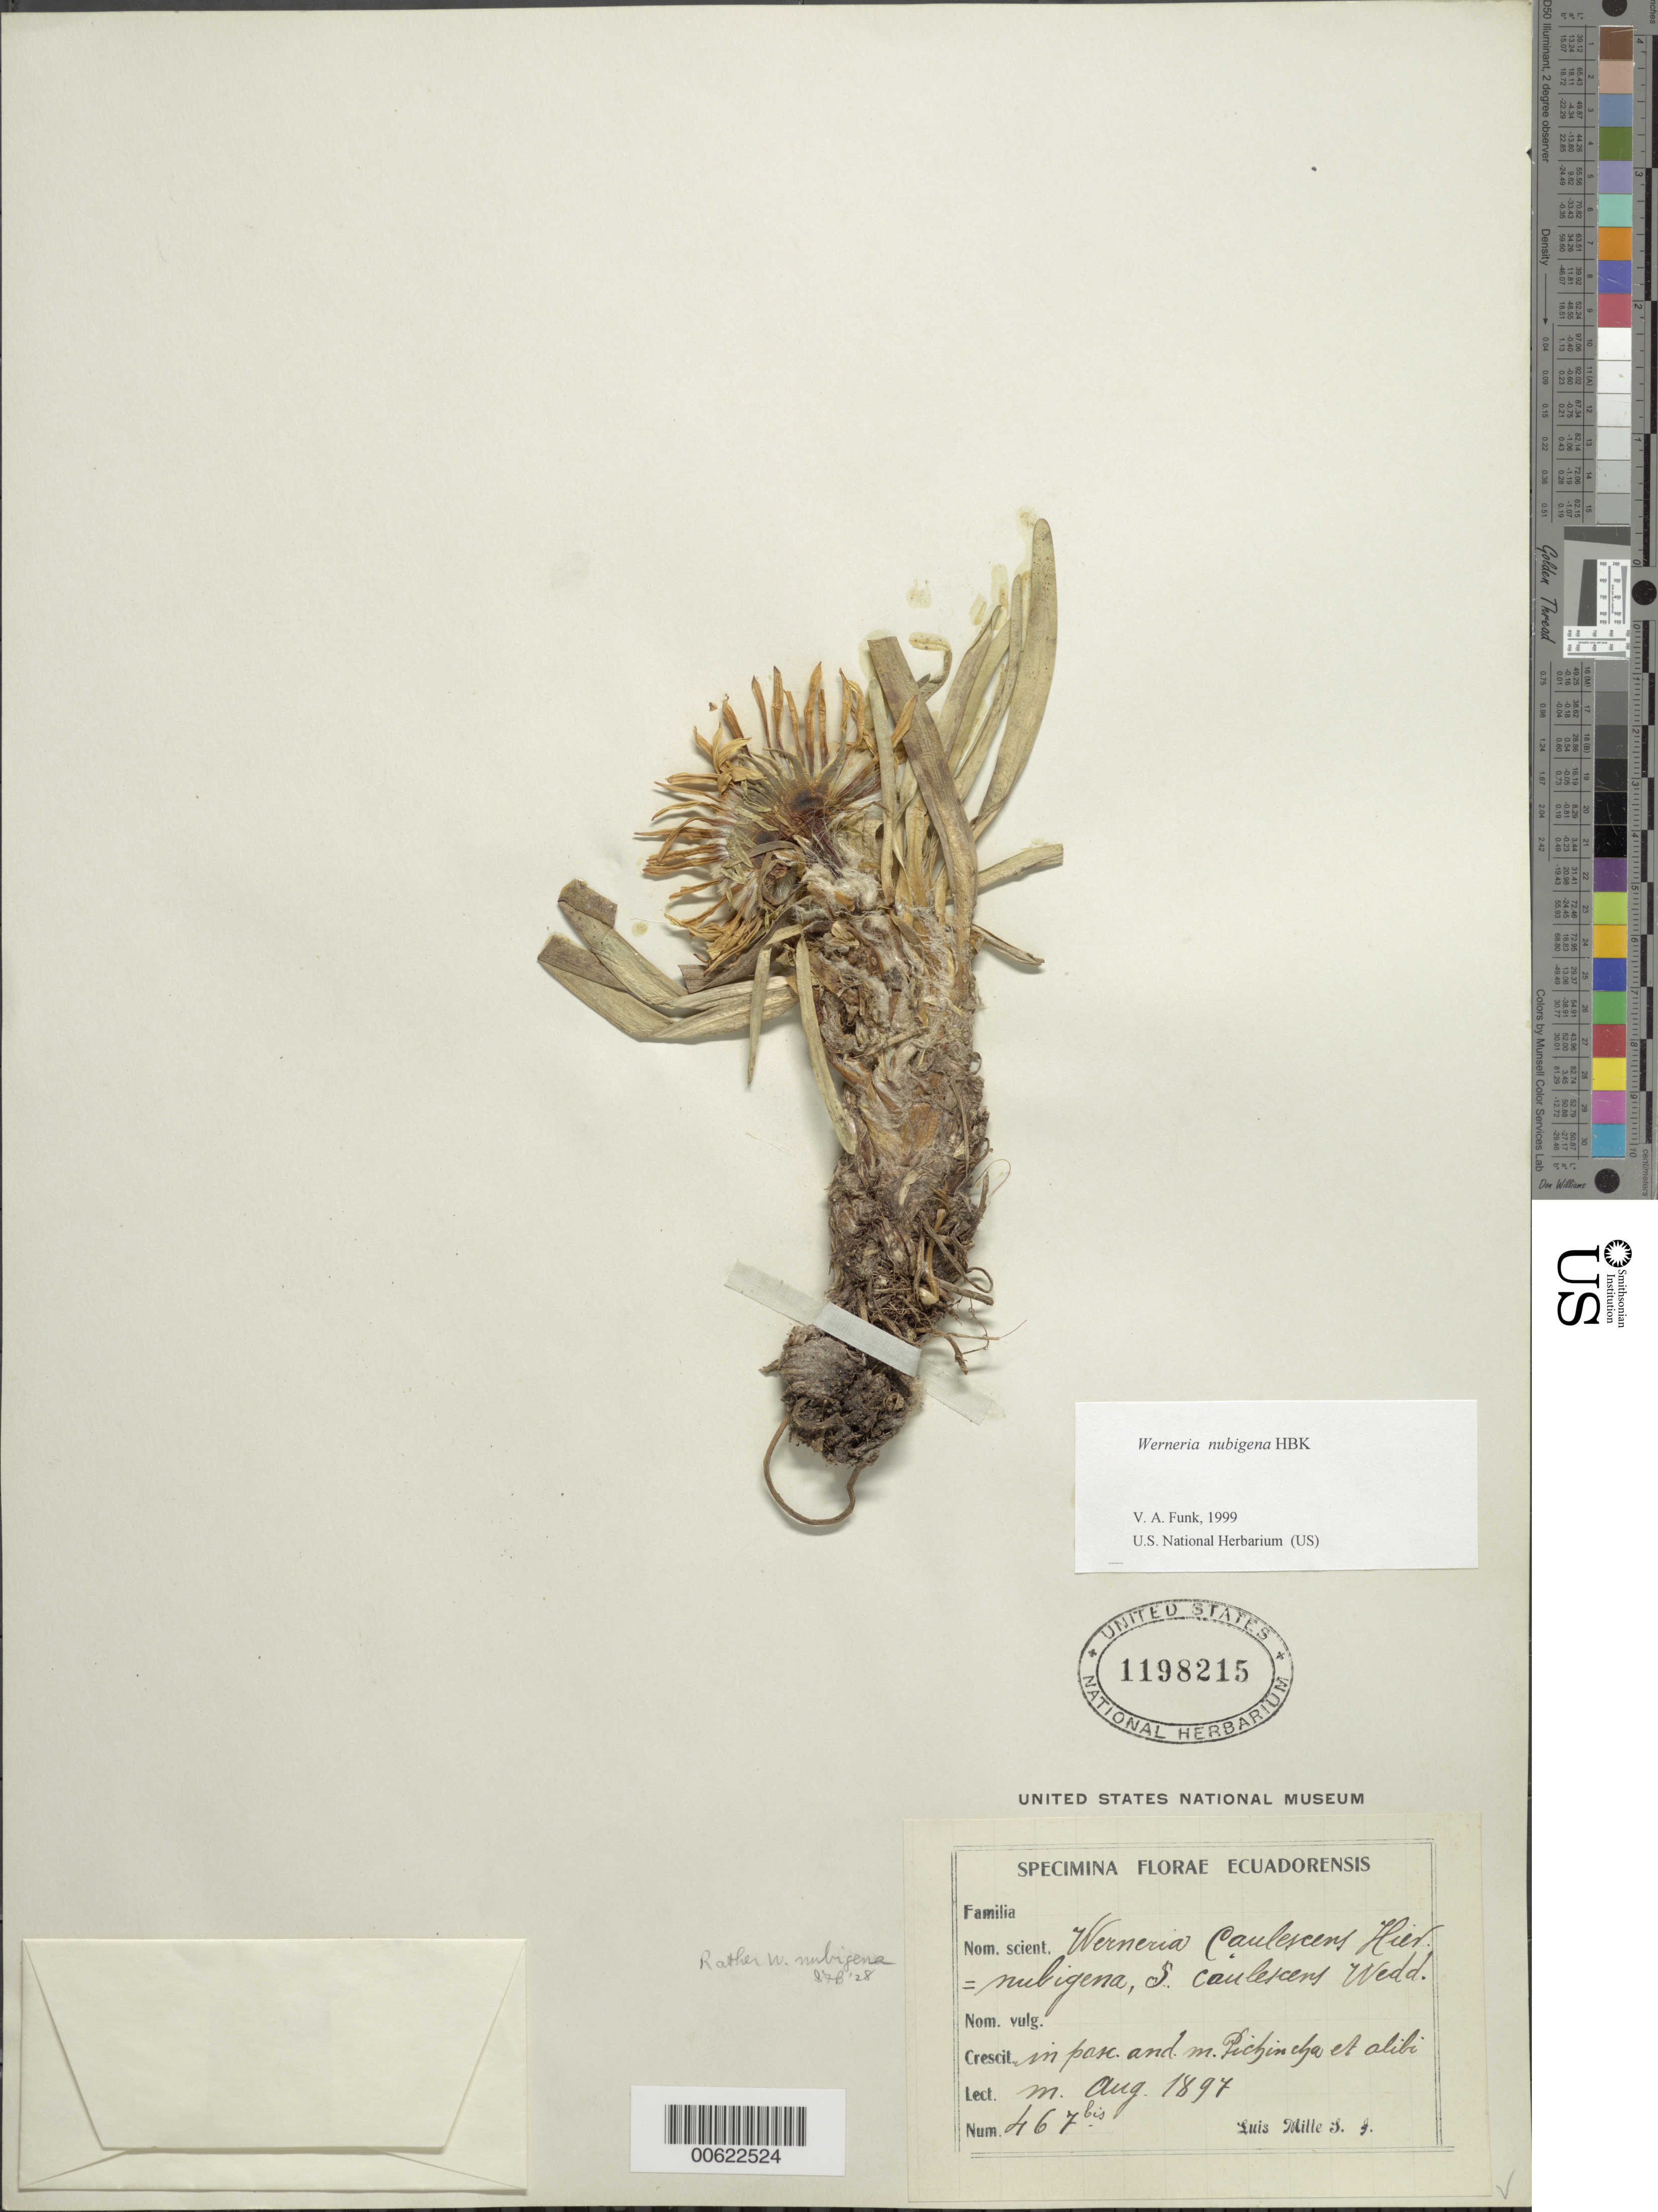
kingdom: Plantae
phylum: Tracheophyta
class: Magnoliopsida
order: Asterales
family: Asteraceae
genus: Werneria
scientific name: Werneria nubigena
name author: Kunth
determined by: Funk, Vicki A., (BOT), Smithsonian Institution - National Museum of Natural History (UNITED STATES)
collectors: L. Mille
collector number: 467b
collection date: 1897-08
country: Ecuador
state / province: Pichincha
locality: In pasc. and. m. Pichincha et alibi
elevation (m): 4425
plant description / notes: caulescens [these coords are for RAGU PICHINCHA, is this the most likely locality?] =Sodiro, A.?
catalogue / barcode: US 1198215